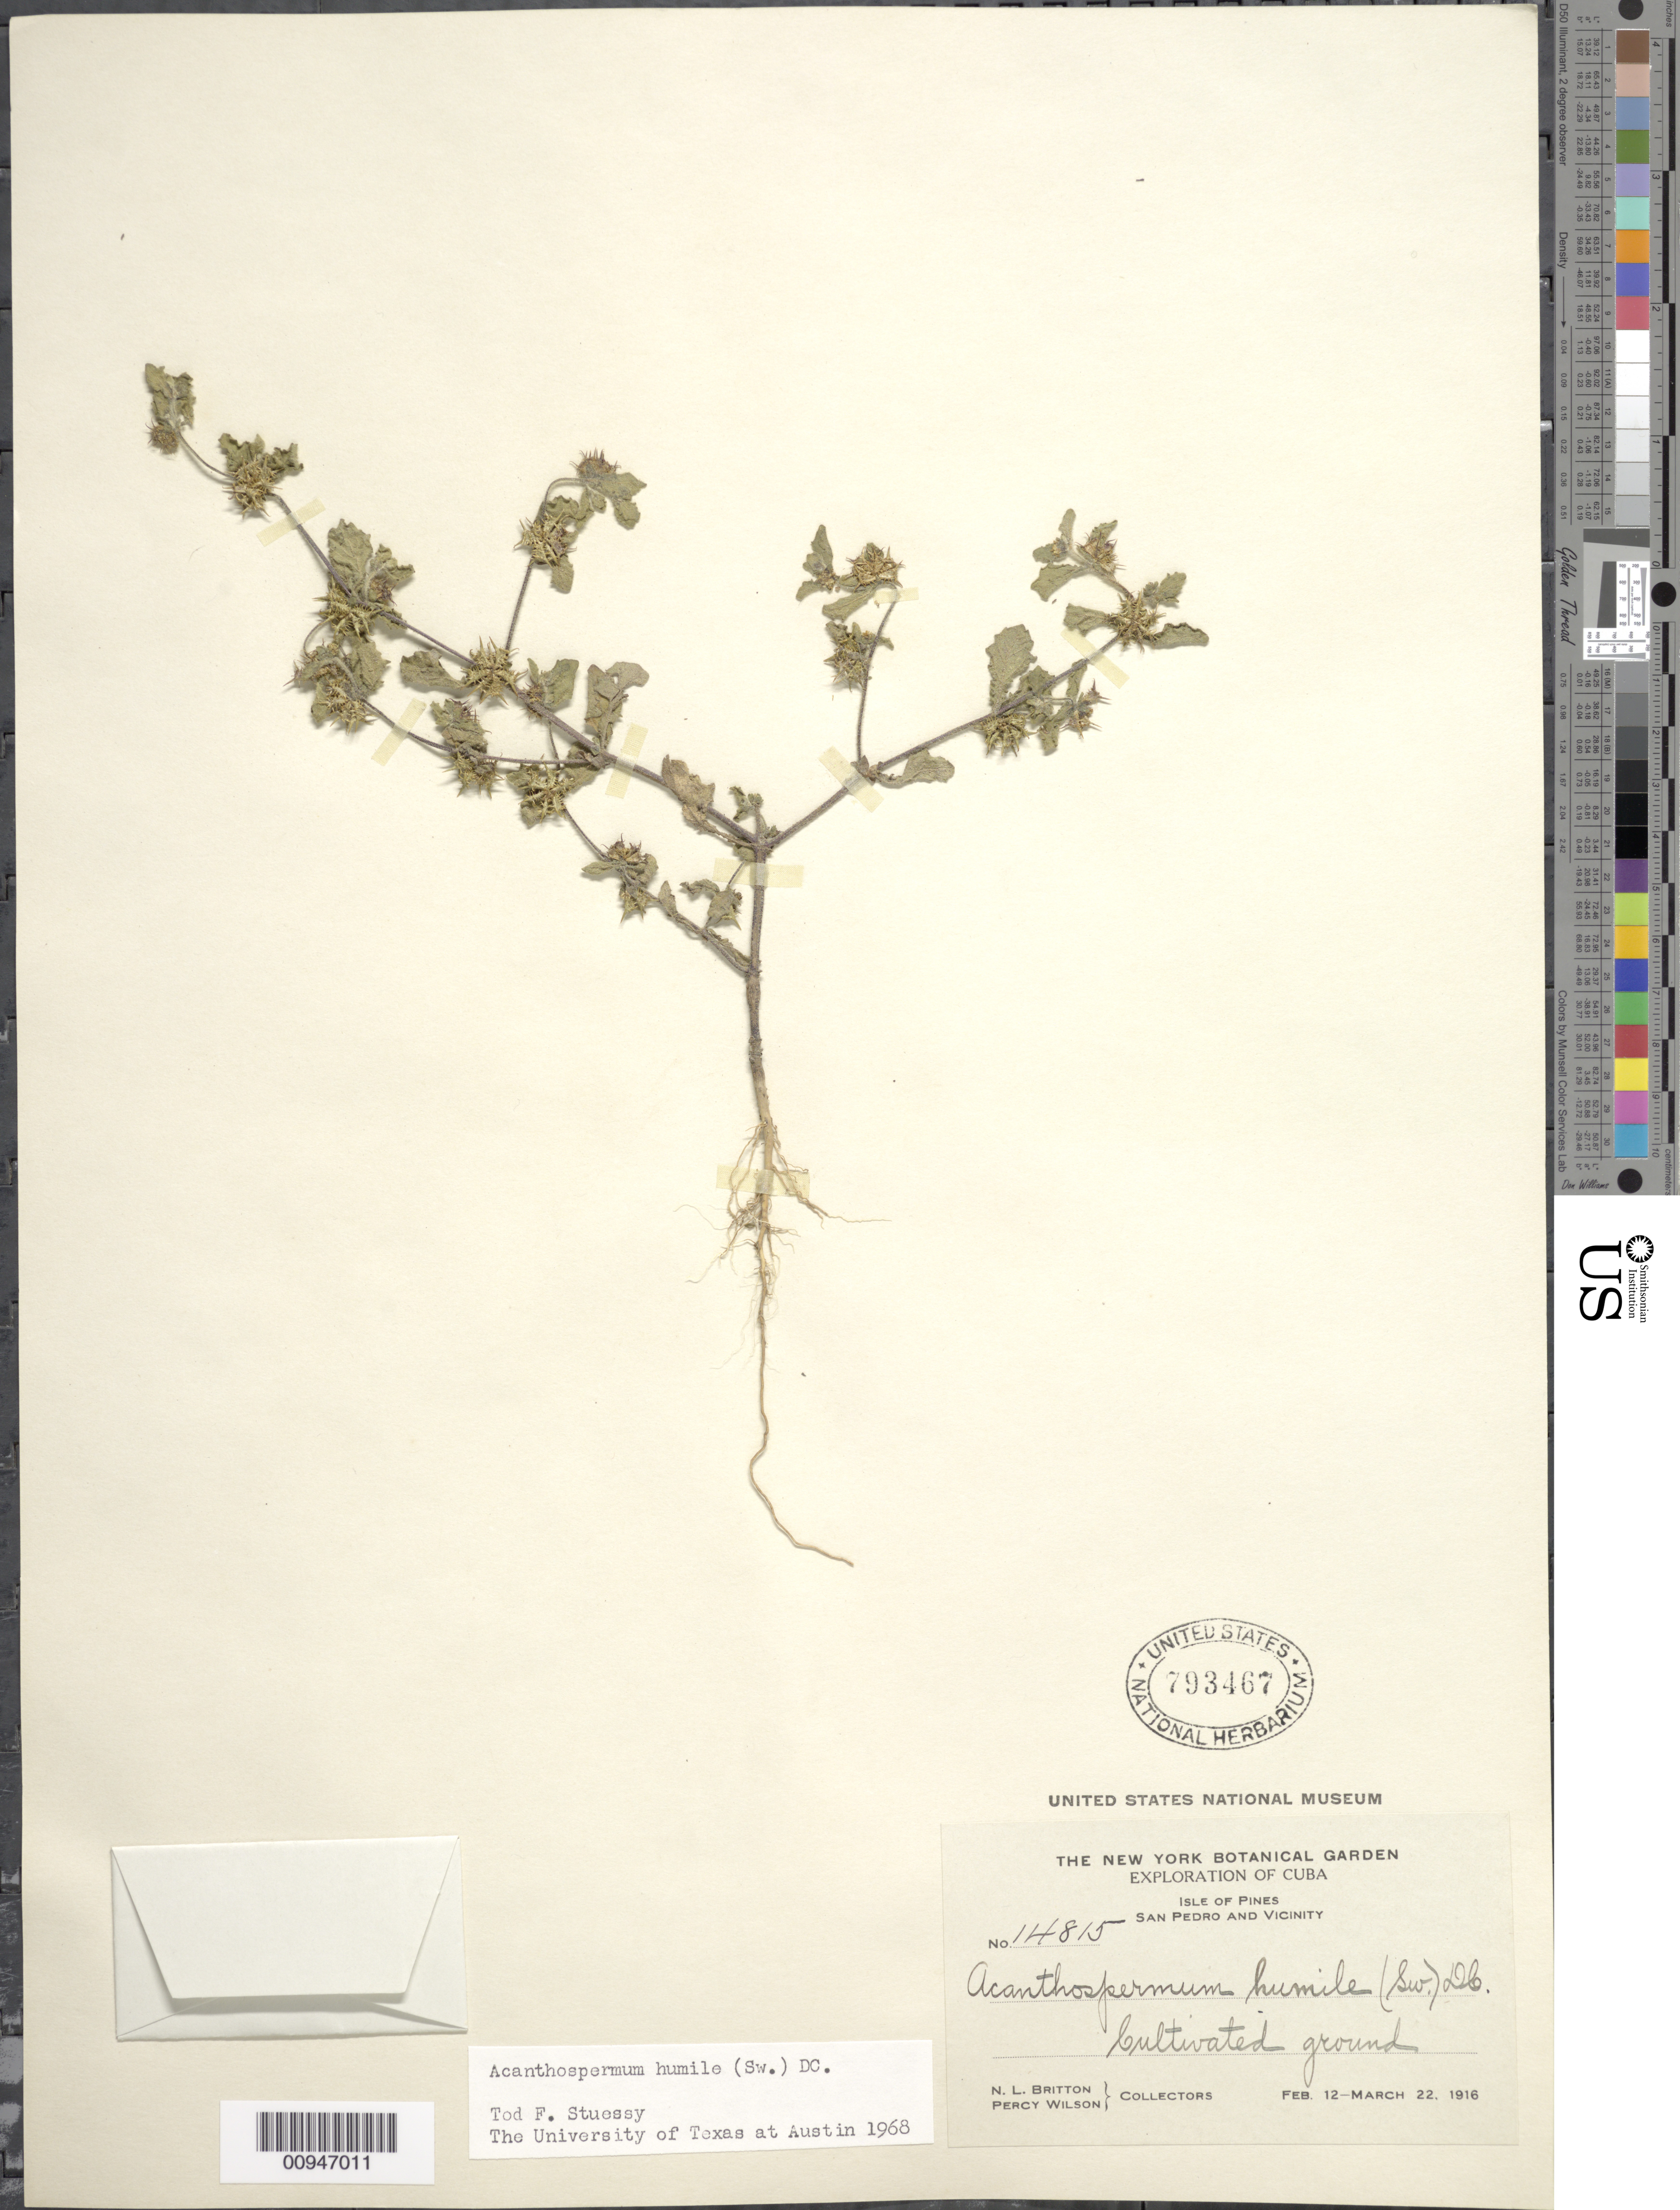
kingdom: Plantae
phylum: Tracheophyta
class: Magnoliopsida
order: Asterales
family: Asteraceae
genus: Acanthospermum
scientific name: Acanthospermum humile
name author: (Sw.) DC.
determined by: Stuessy, T. F.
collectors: N. Britton & P. Wilson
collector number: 14815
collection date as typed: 12 Feb 1916 to 22 Mar 1916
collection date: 1916-02-12/1916-03-22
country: Cuba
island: Isla de la Juventud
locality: San Pedro and vicinity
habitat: Cultivated ground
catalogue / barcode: US 793467